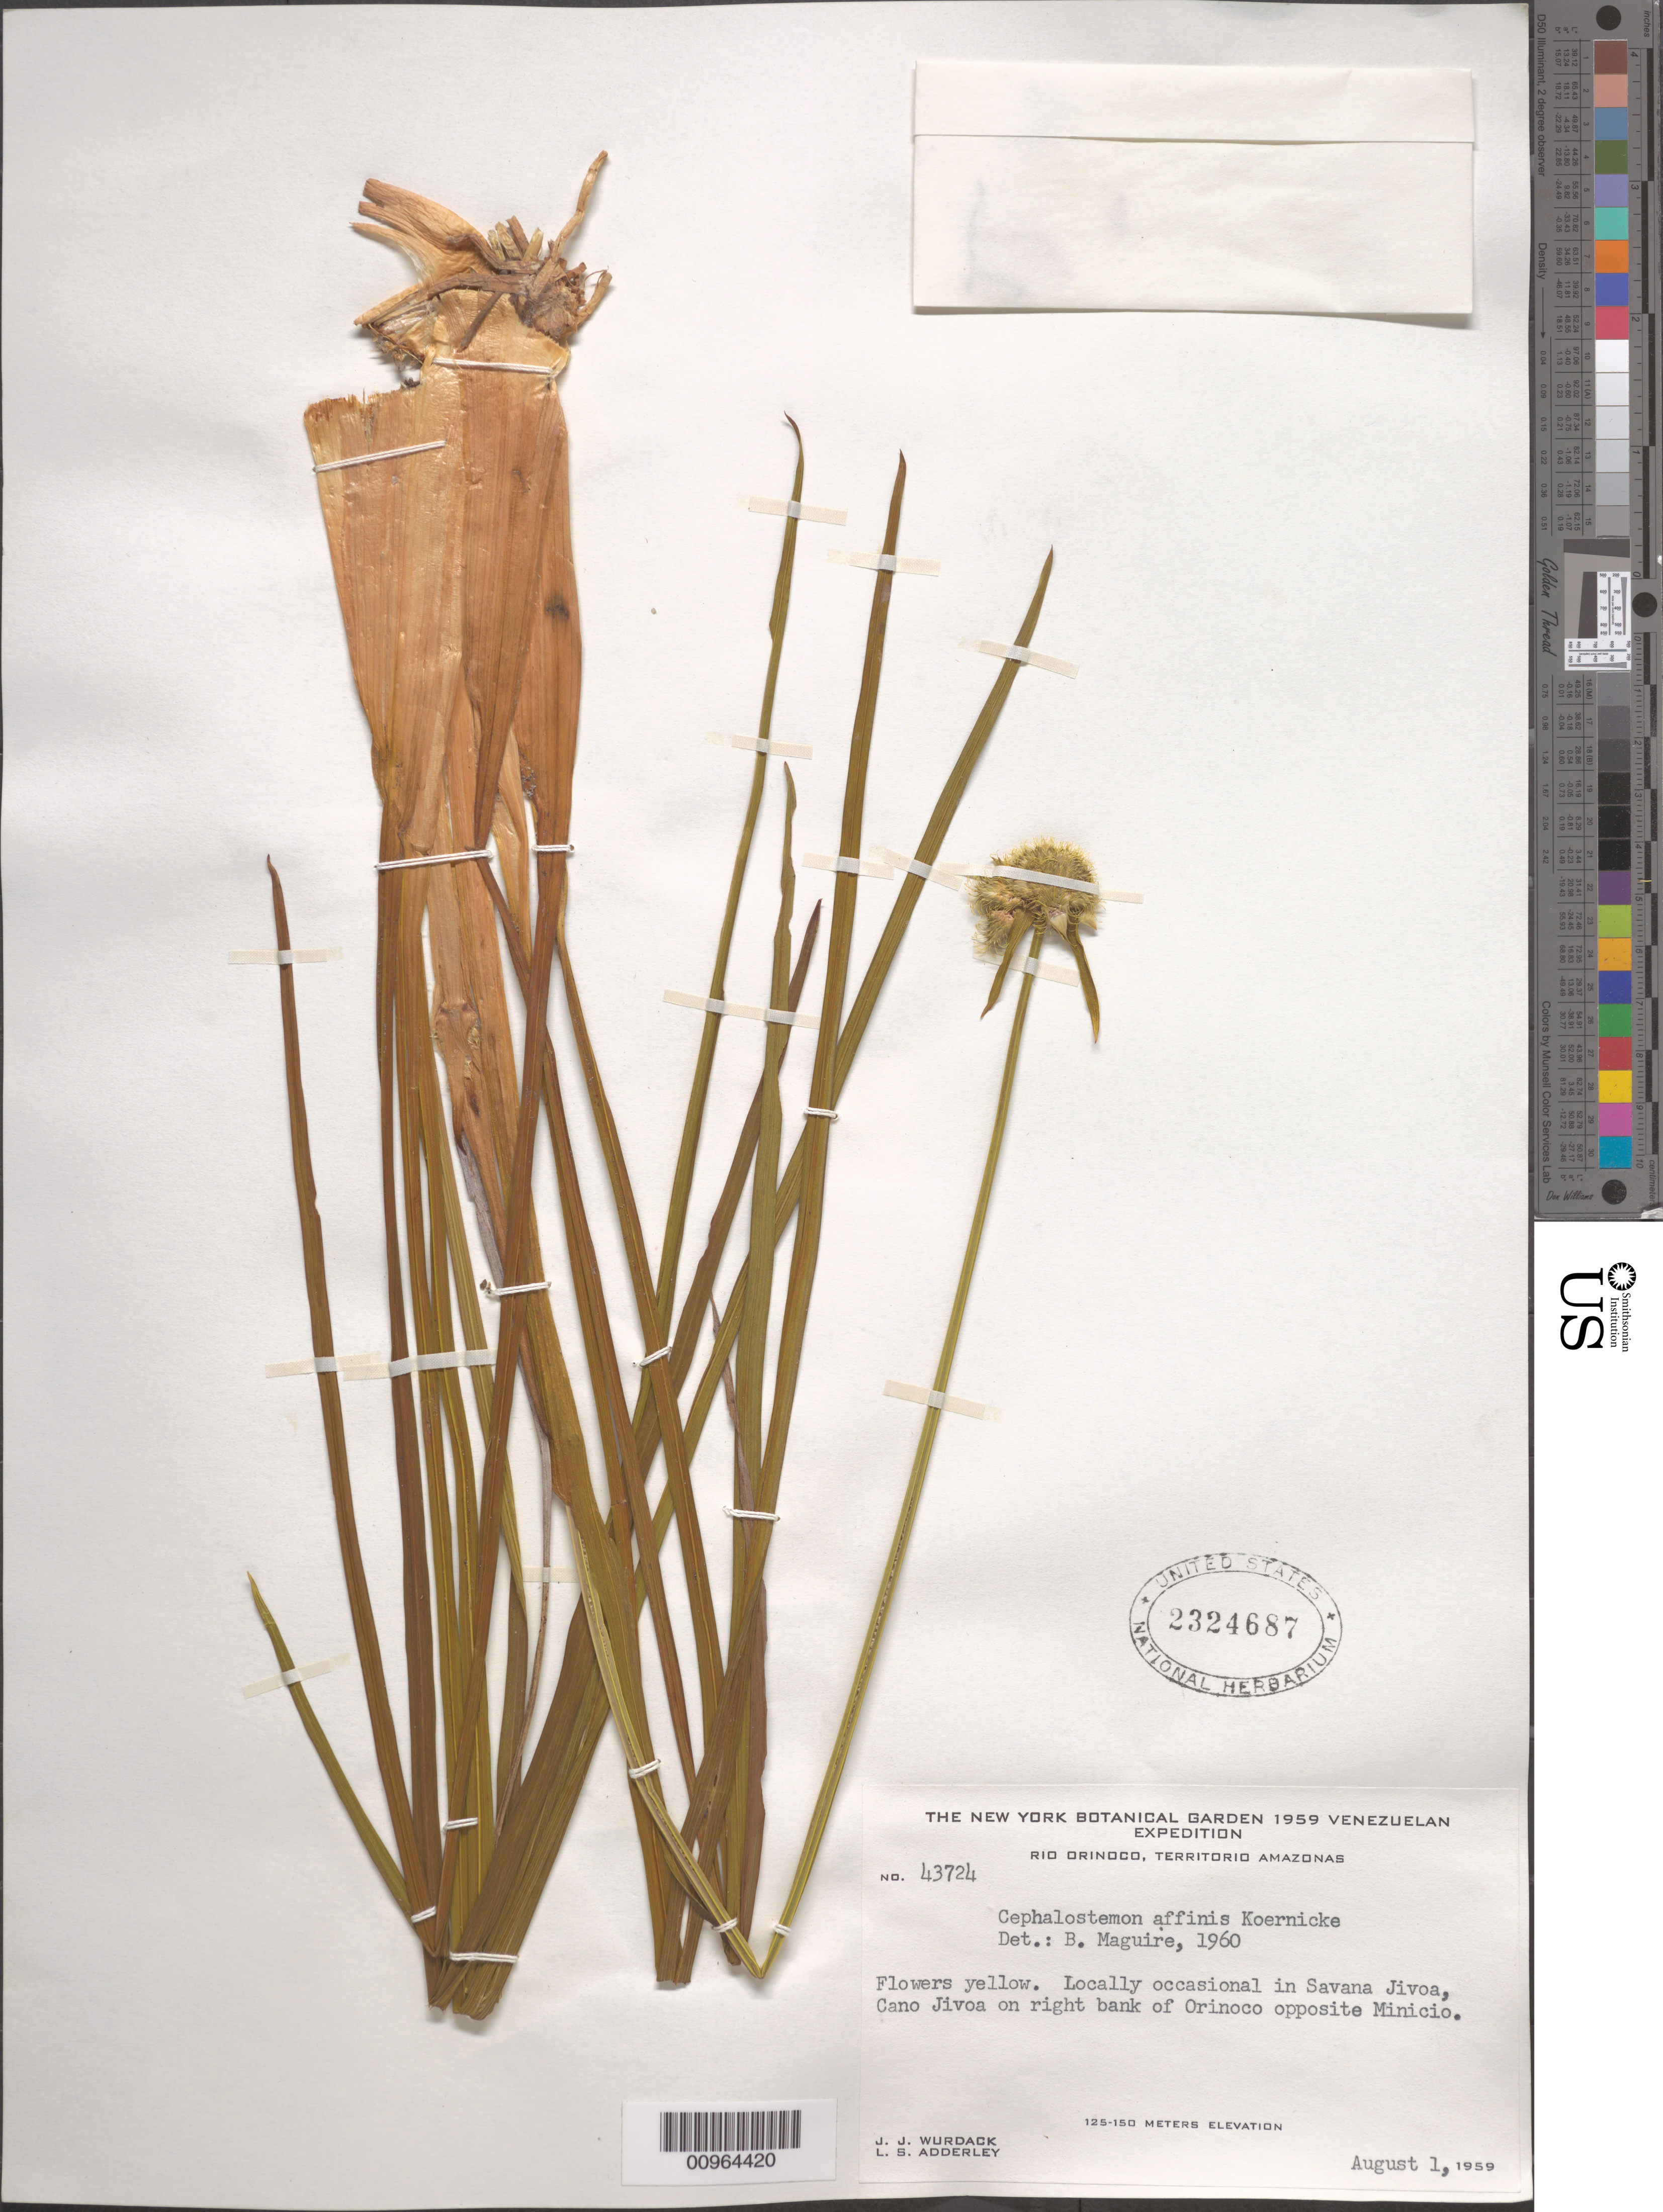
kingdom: Plantae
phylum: Tracheophyta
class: Liliopsida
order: Poales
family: Rapateaceae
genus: Cephalostemon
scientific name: Cephalostemon affinis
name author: Körn.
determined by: Maguire, Bassett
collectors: J. J. Wurdack & L. S. Adderley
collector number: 43724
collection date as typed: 1-Aug-59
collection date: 1959-08-01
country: Venezuela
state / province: Amazonas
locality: Savanna Jivoa, Caño Jivoa, right bank of Río Orinoco opposite Minicio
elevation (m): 125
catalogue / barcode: US 2324687